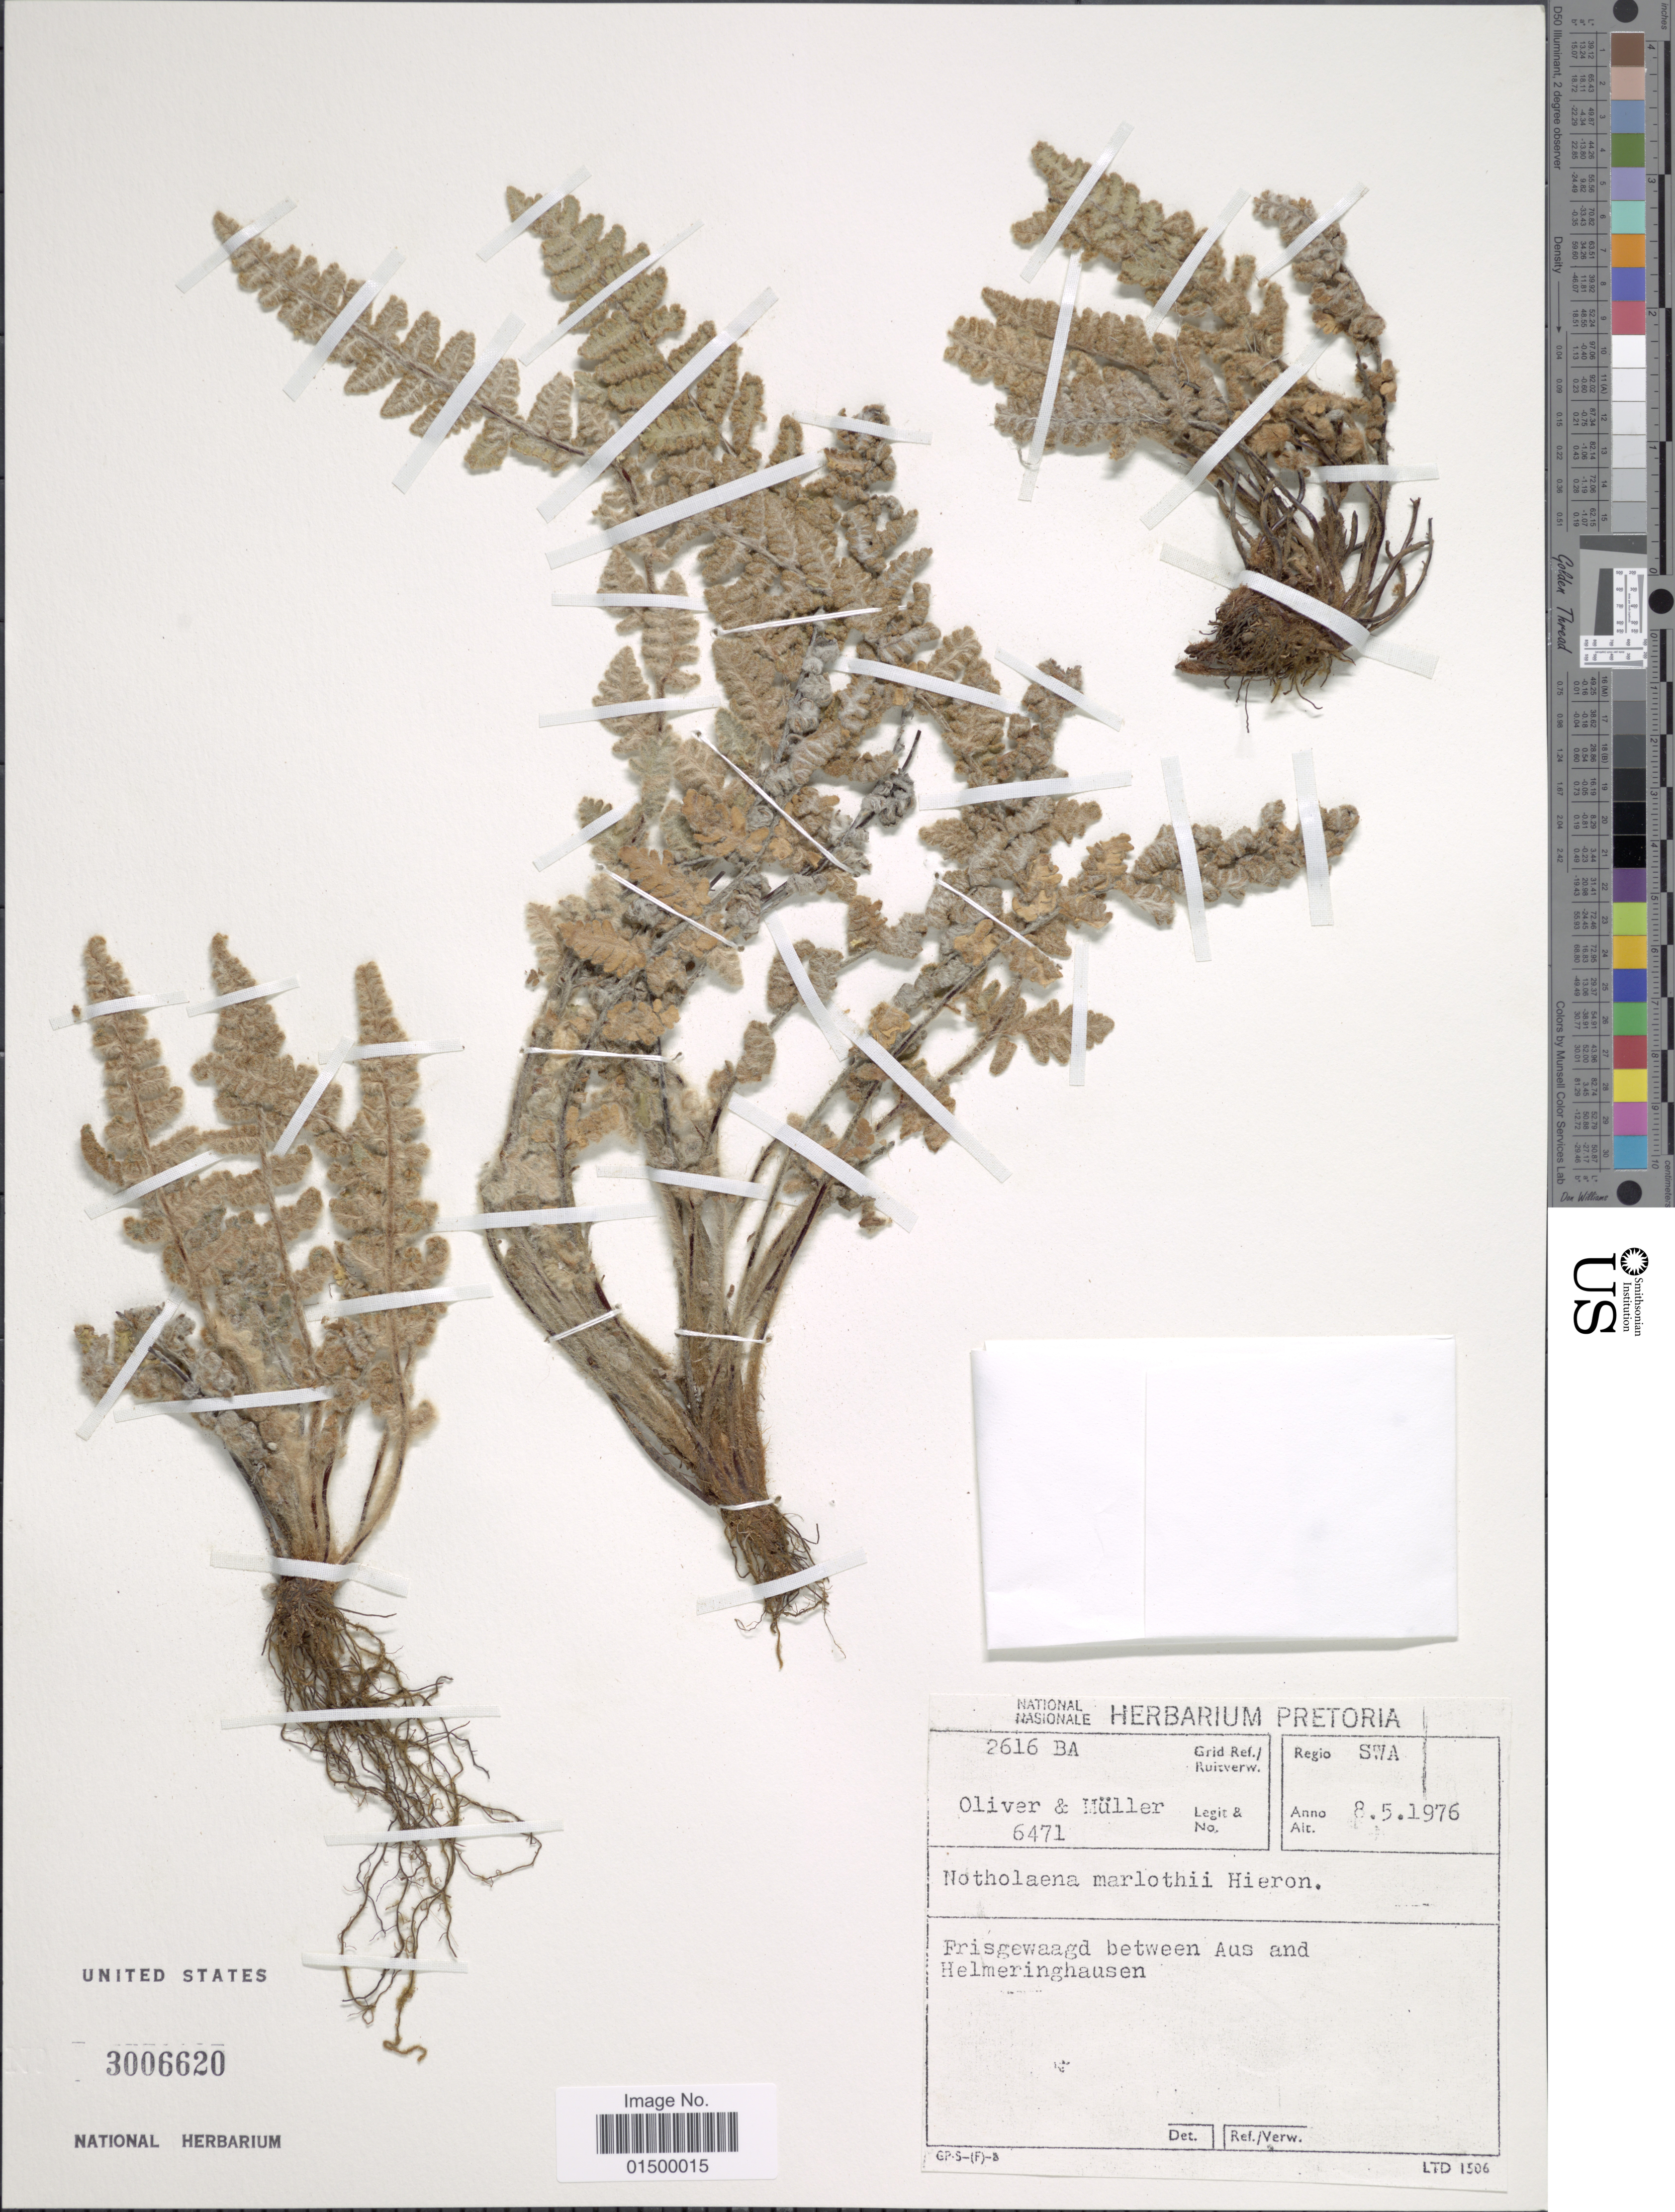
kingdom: Plantae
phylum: Tracheophyta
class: Polypodiopsida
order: Polypodiales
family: Pteridaceae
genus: Cheilanthes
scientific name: Cheilanthes marlothii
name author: (Hieron.) Domin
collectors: Oliver, -- & -- Müller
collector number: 6471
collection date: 1976-05-08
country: Namibia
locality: SWA, Frisgewaagd between Aus and Helmeringhaussen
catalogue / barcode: US 3006620